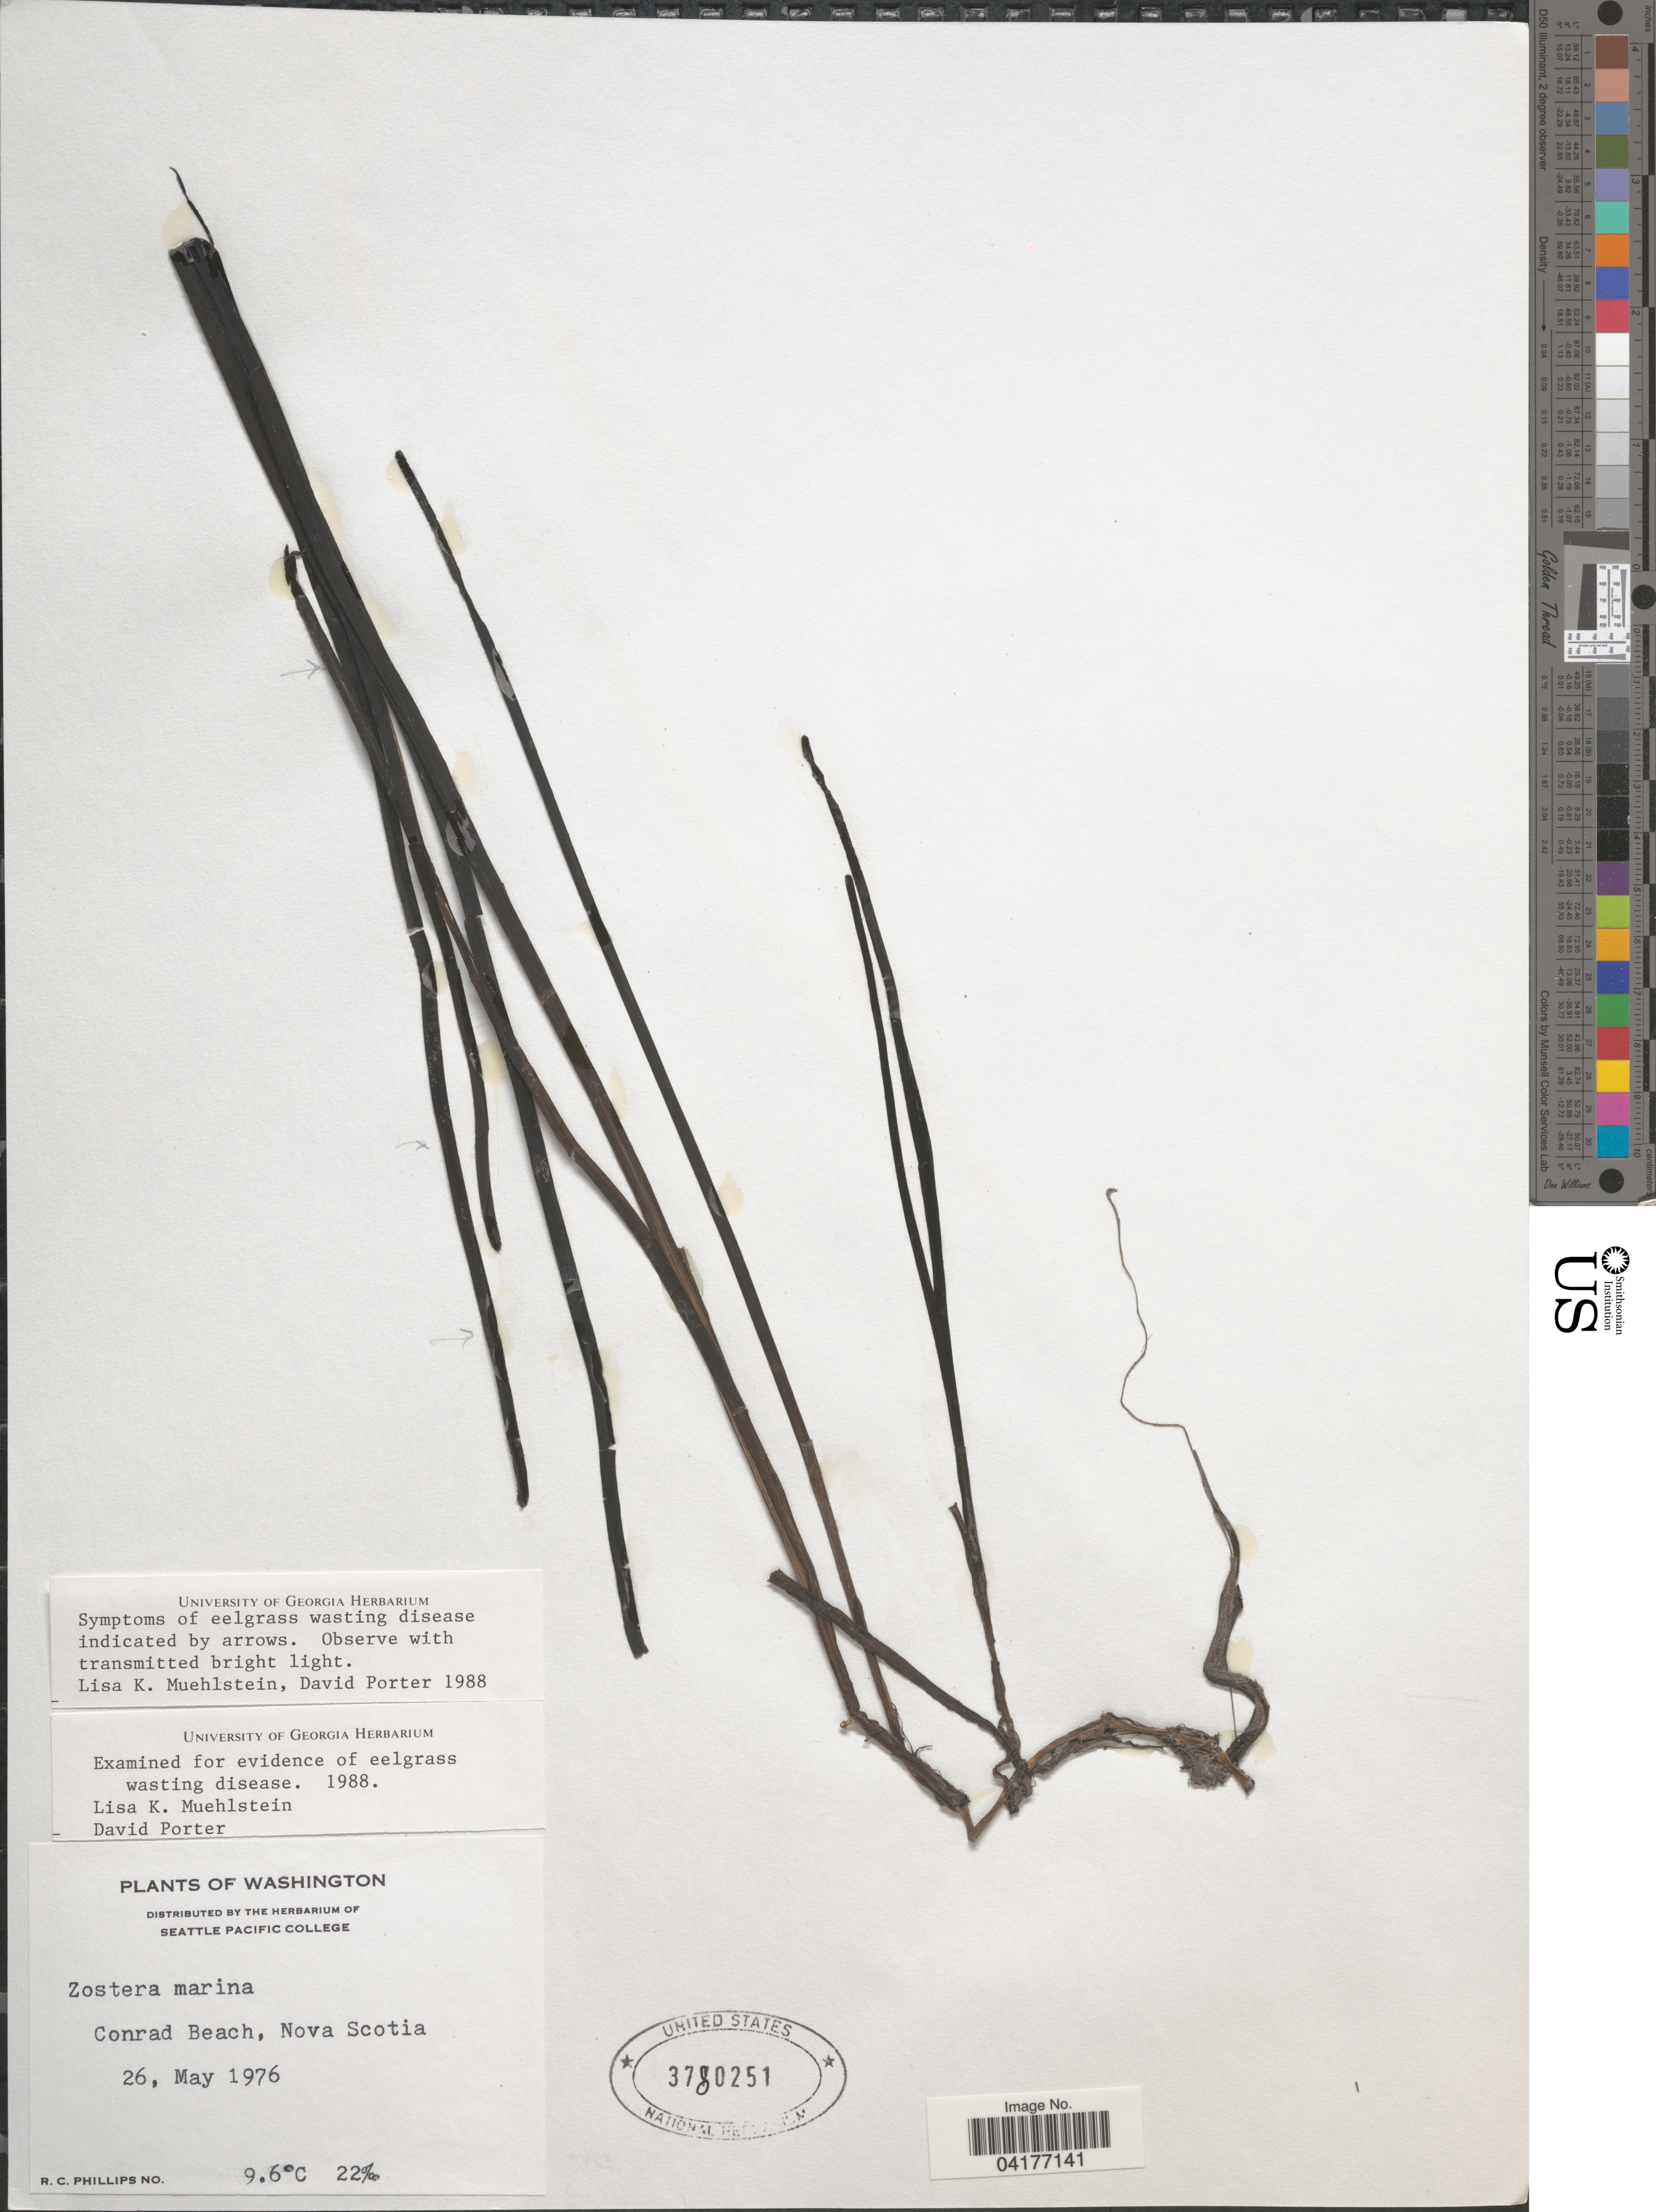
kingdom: Plantae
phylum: Tracheophyta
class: Liliopsida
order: Alismatales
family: Zosteraceae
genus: Zostera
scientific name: Zostera marina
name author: L.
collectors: R. C. Phillips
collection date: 1976-05-26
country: Canada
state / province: Nova Scotia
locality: Conrad Beach.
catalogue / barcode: US 3780251